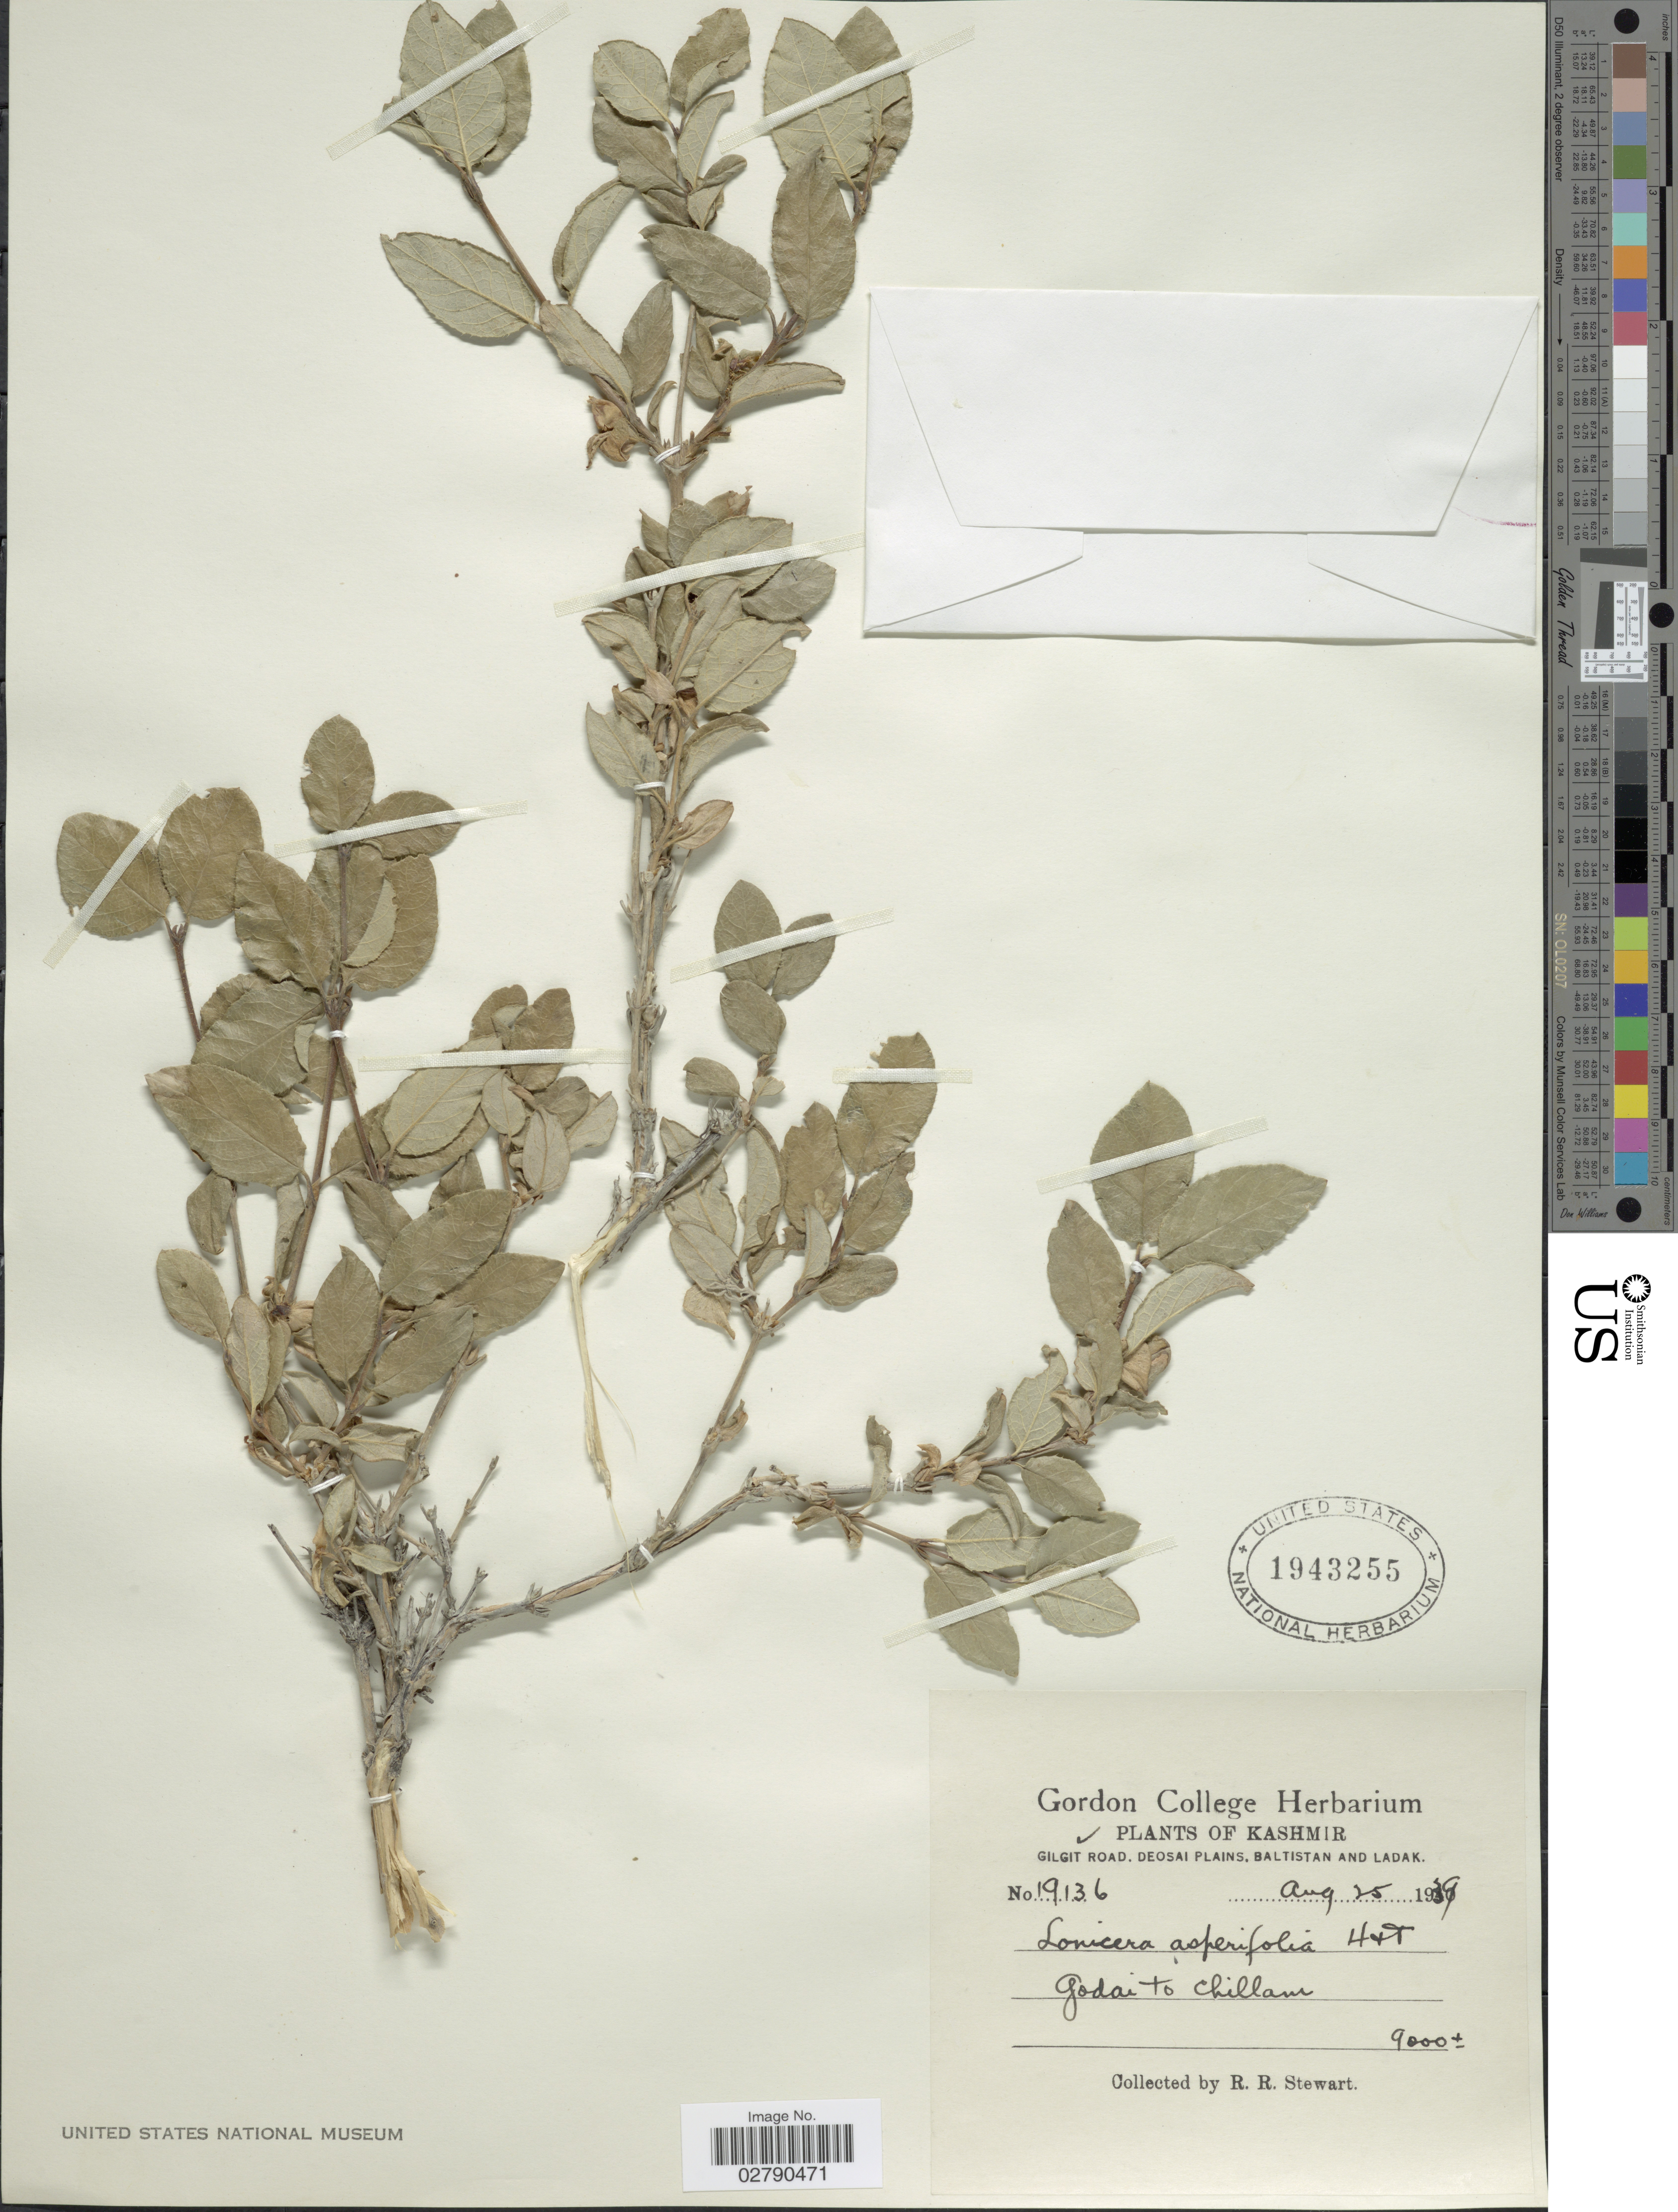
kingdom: Plantae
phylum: Tracheophyta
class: Magnoliopsida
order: Dipsacales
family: Caprifoliaceae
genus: Lonicera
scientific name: Lonicera asperifolia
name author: (Decne.) Hook. f. & Thomson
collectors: R. R. Stewart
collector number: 19136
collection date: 1939-08-25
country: Pakistan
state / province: Gilgit-Baltistan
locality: Kashmir. Gilgit Road, Deosai plains, Baltistan and Ladak. Godai to Chillam.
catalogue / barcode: US 1943255